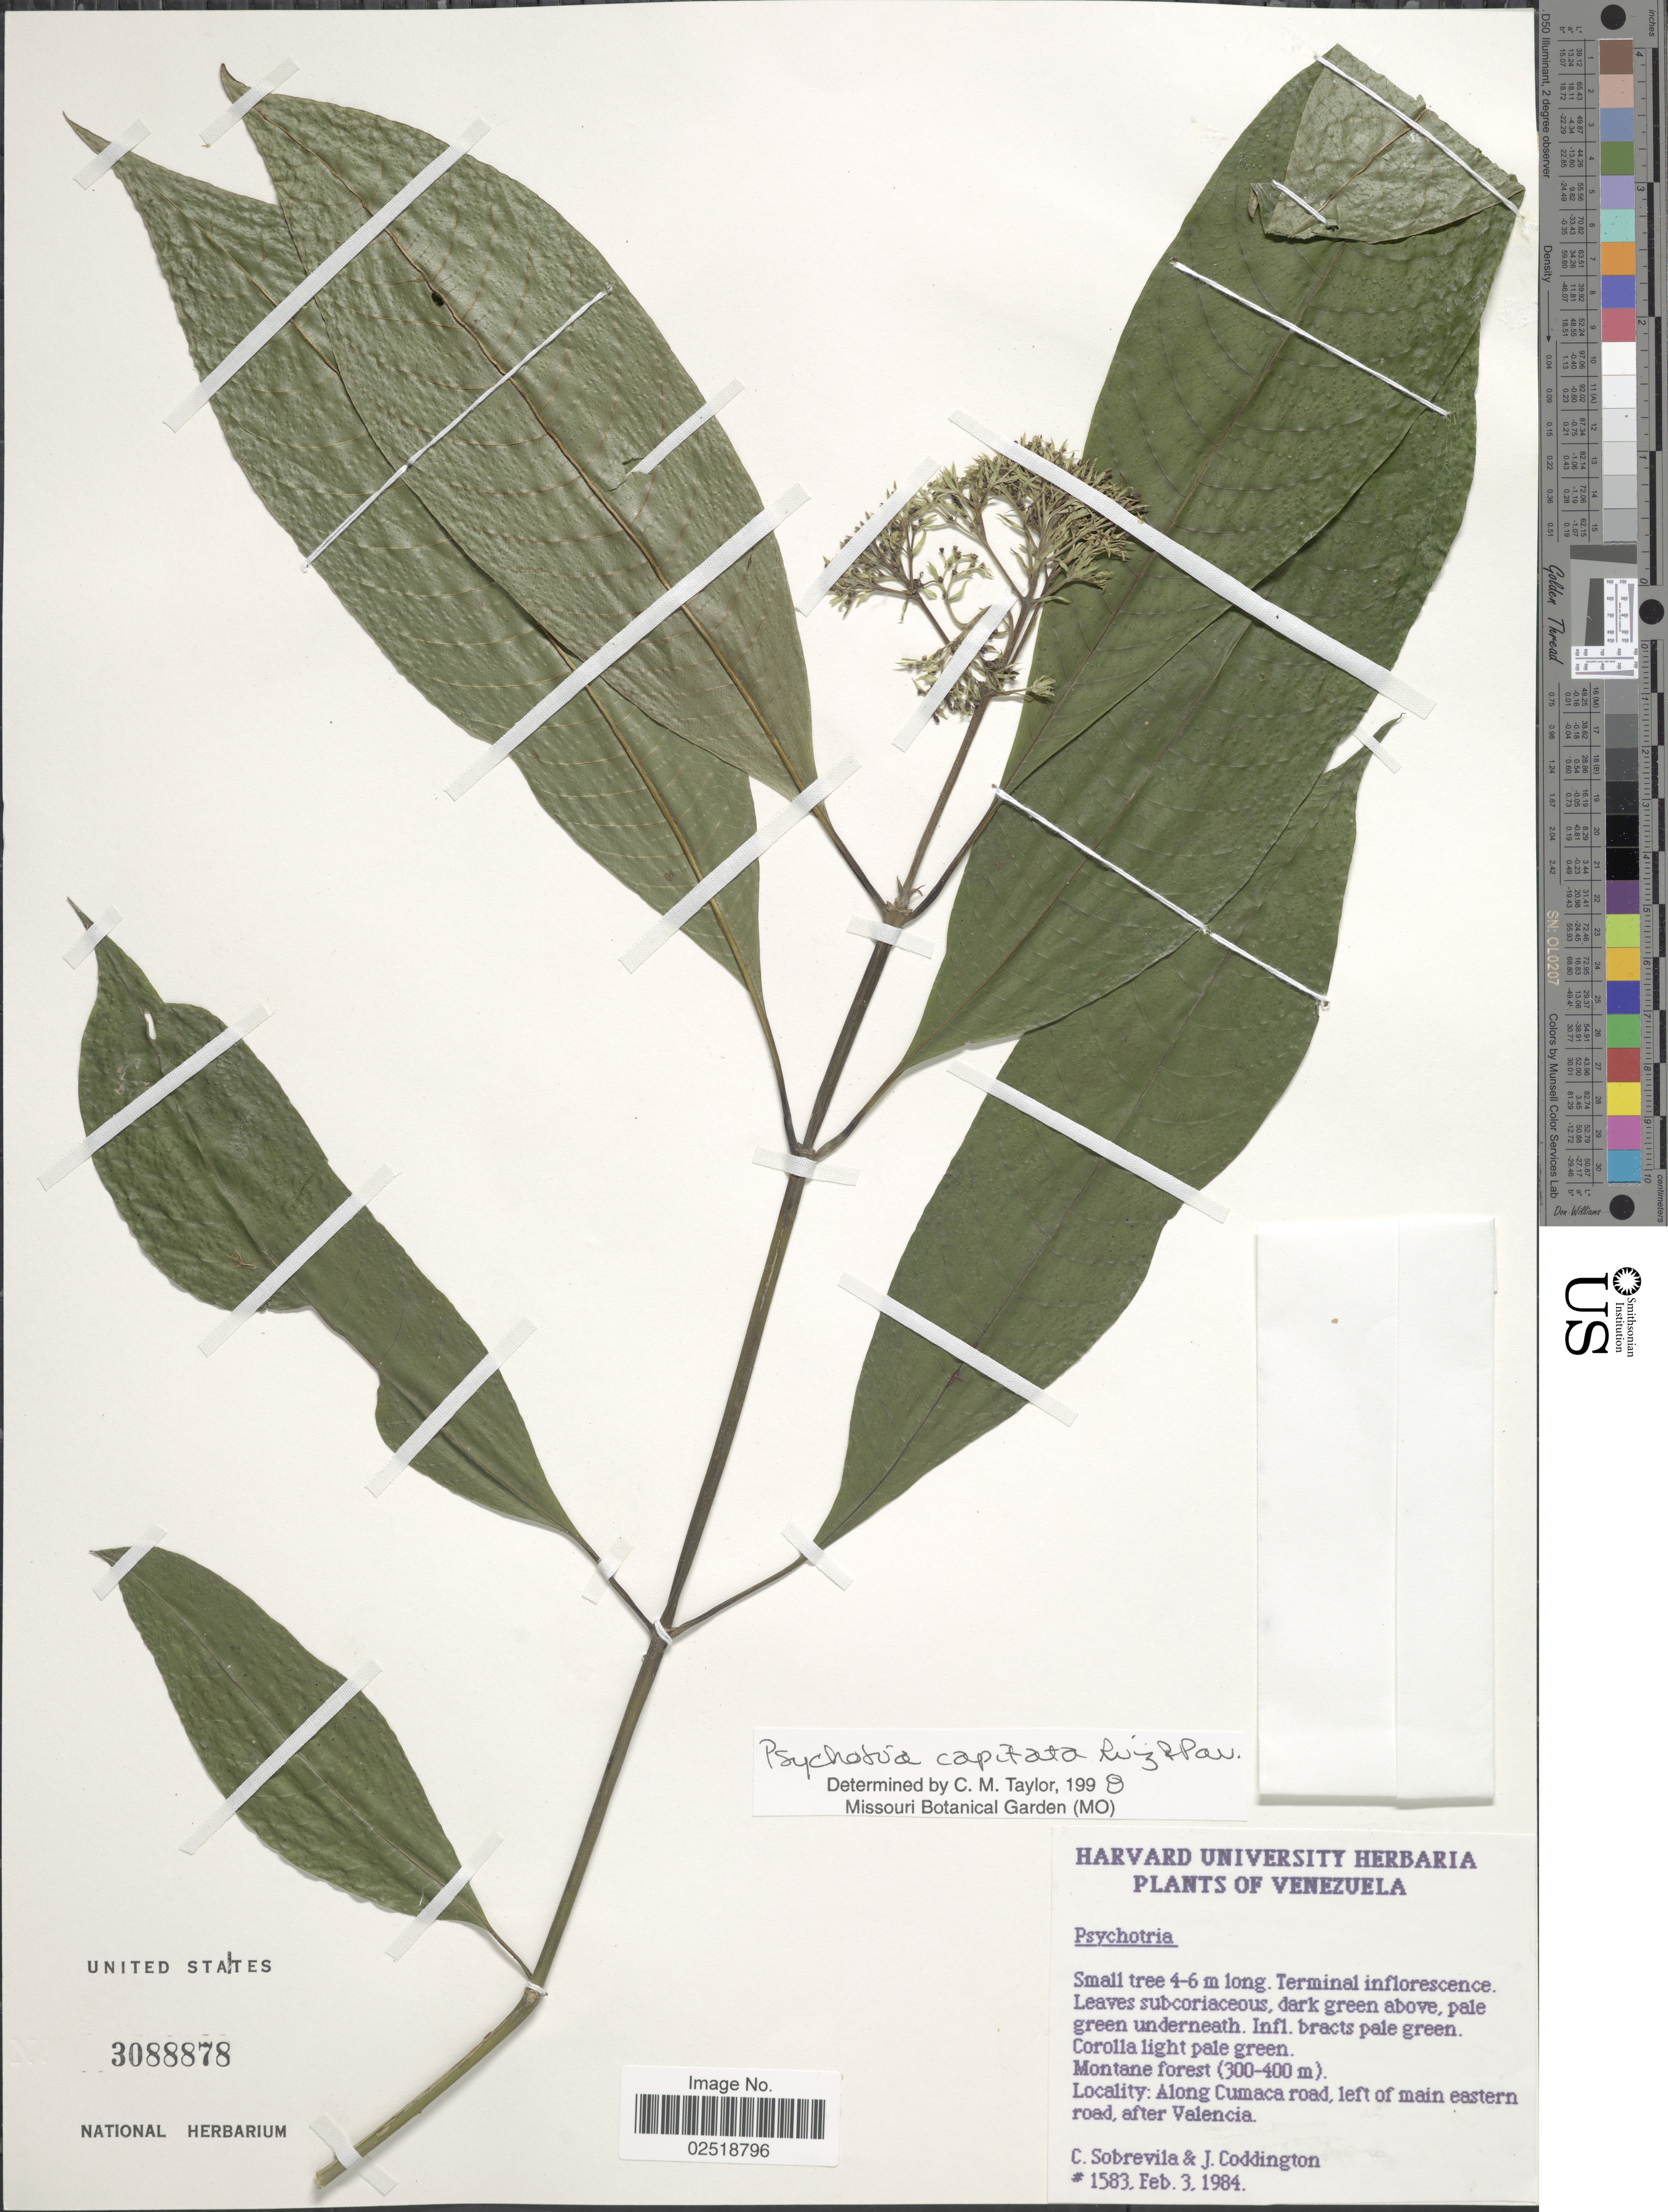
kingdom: Plantae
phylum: Tracheophyta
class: Magnoliopsida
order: Gentianales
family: Rubiaceae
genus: Psychotria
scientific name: Psychotria capitata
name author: Ruiz & Pav.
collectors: C. Sobrevila & J. Coddington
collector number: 1583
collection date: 1984-02-03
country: Venezuela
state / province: Carabobo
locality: Montane forest; Along Cumaca road, left of main eastern rood, after Valencia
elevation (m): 300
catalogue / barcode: US 3088878